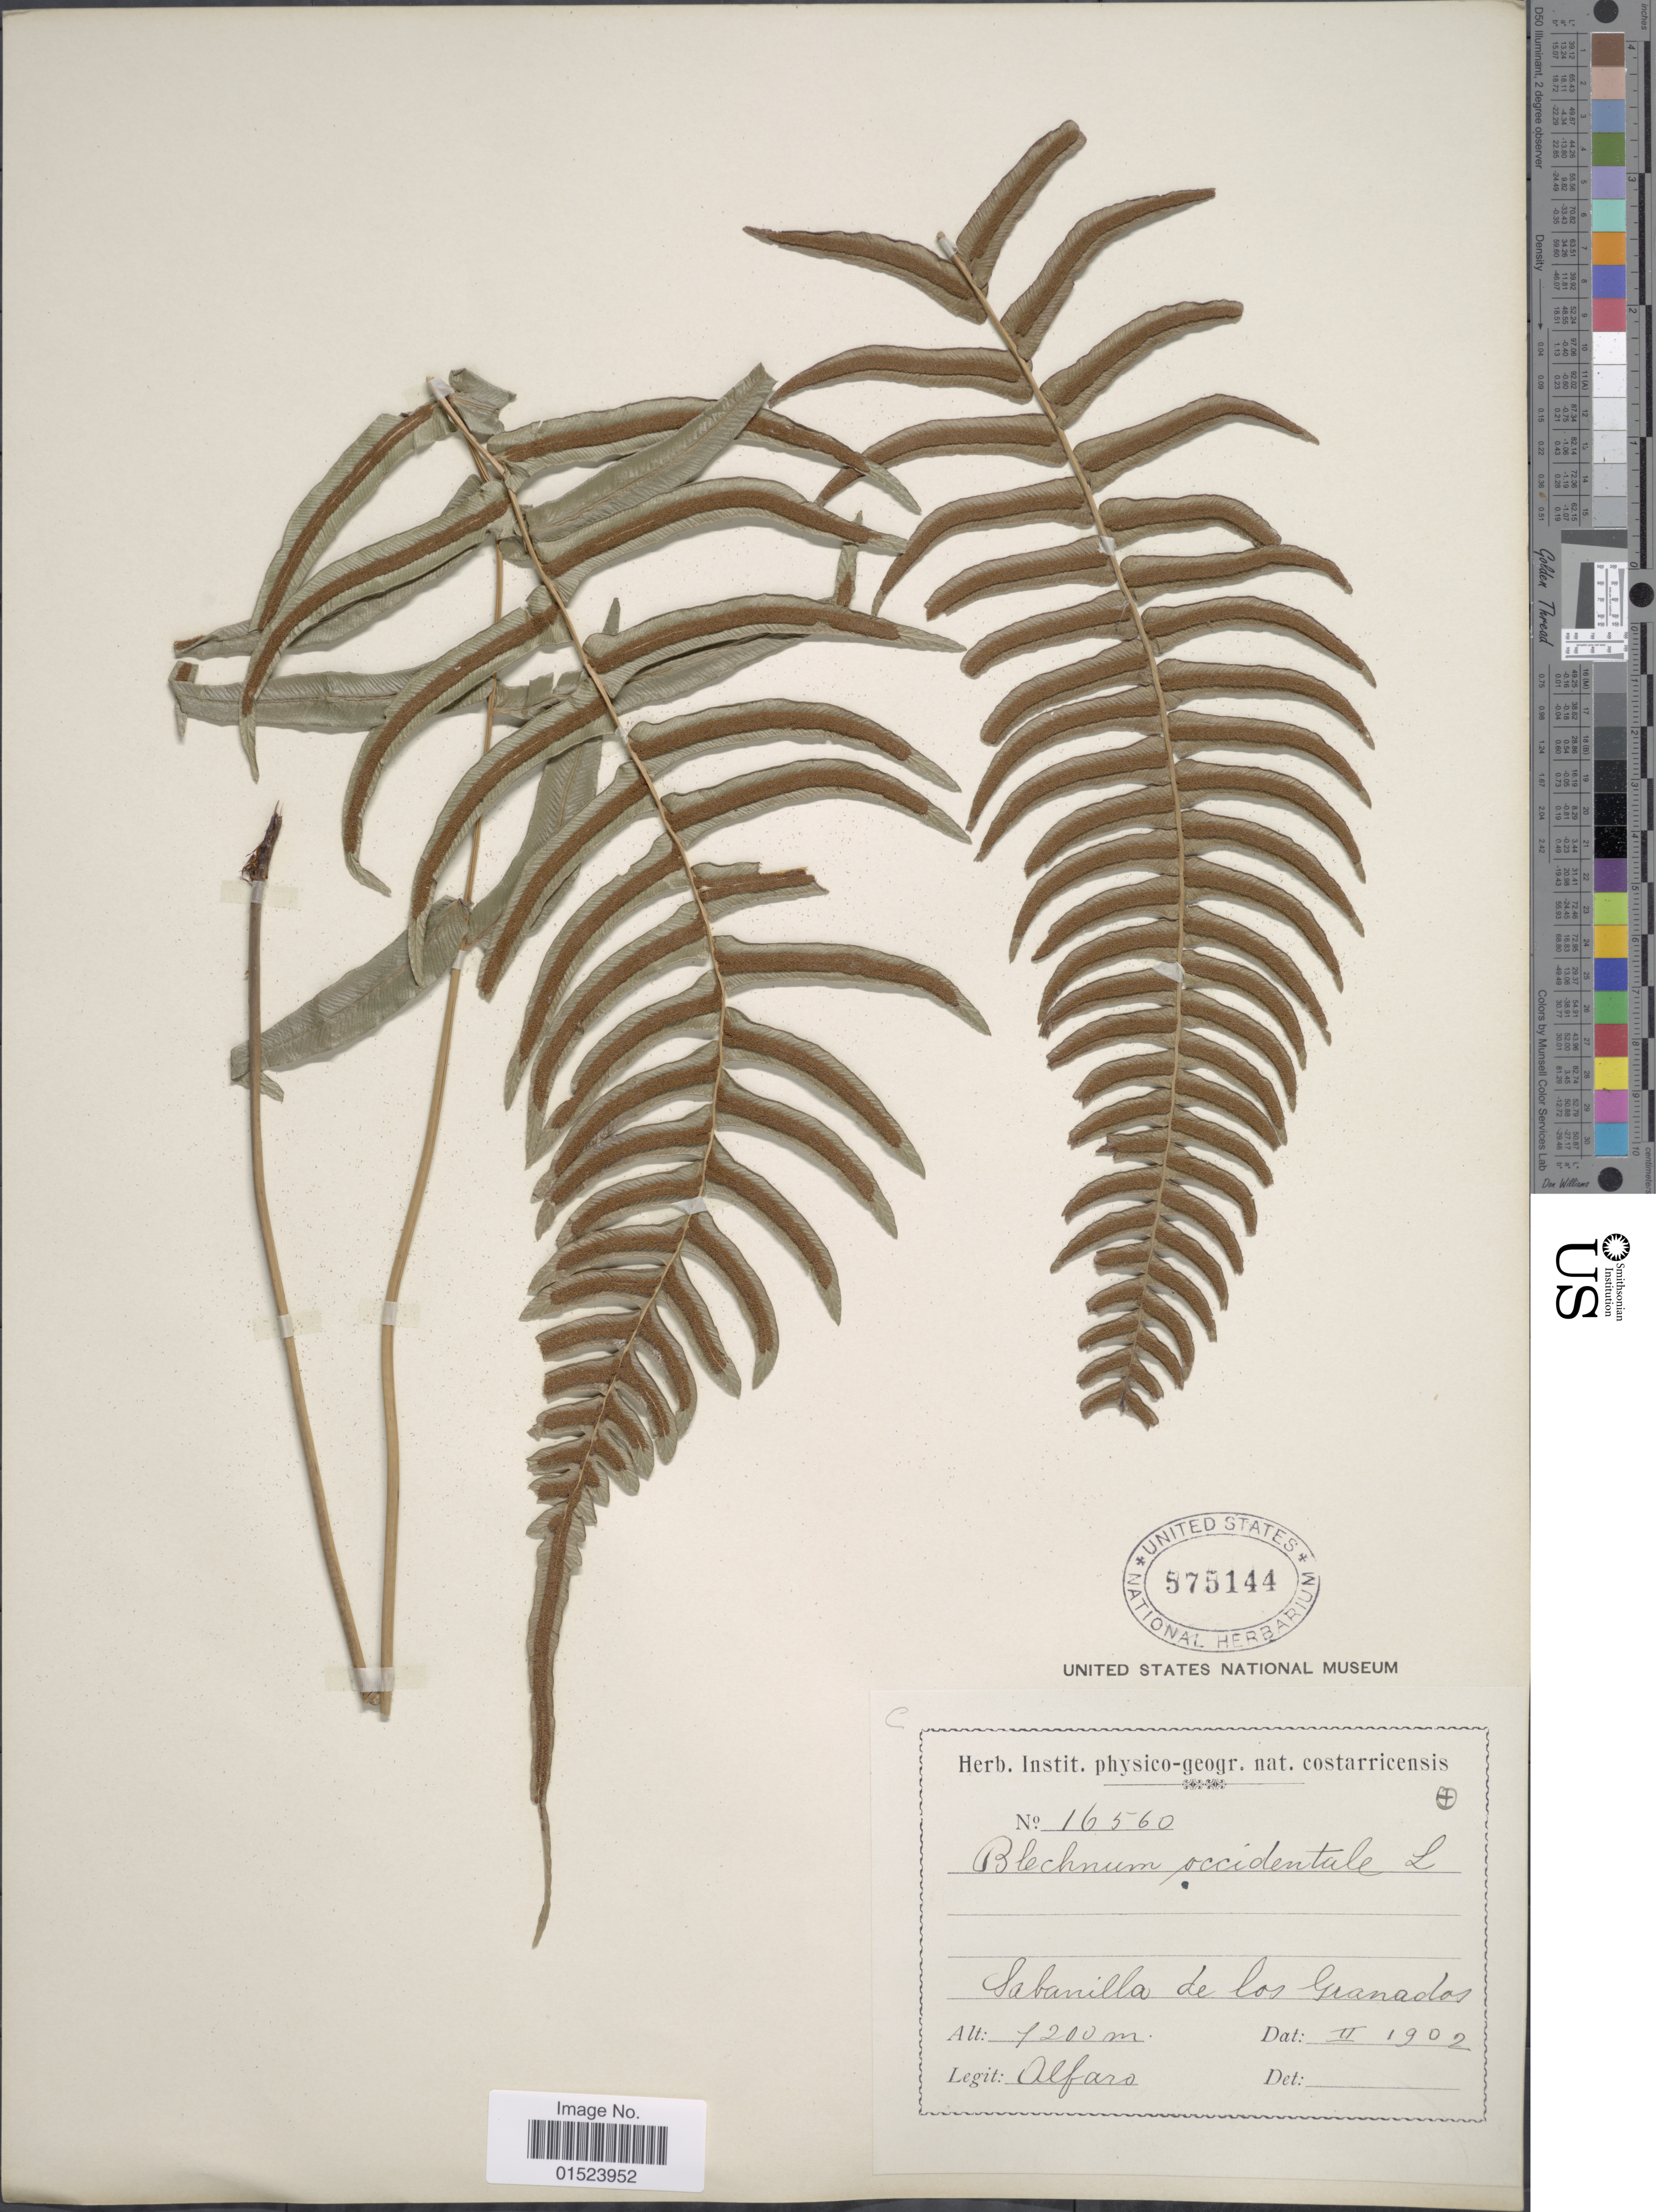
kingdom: Plantae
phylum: Tracheophyta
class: Polypodiopsida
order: Polypodiales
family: Blechnaceae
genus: Blechnum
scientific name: Blechnum glandulosum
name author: Link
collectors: A. Alfaro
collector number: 16560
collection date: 1902-02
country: Costa Rica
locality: Sabanillo de los Guanados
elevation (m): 1200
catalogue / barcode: US 575144